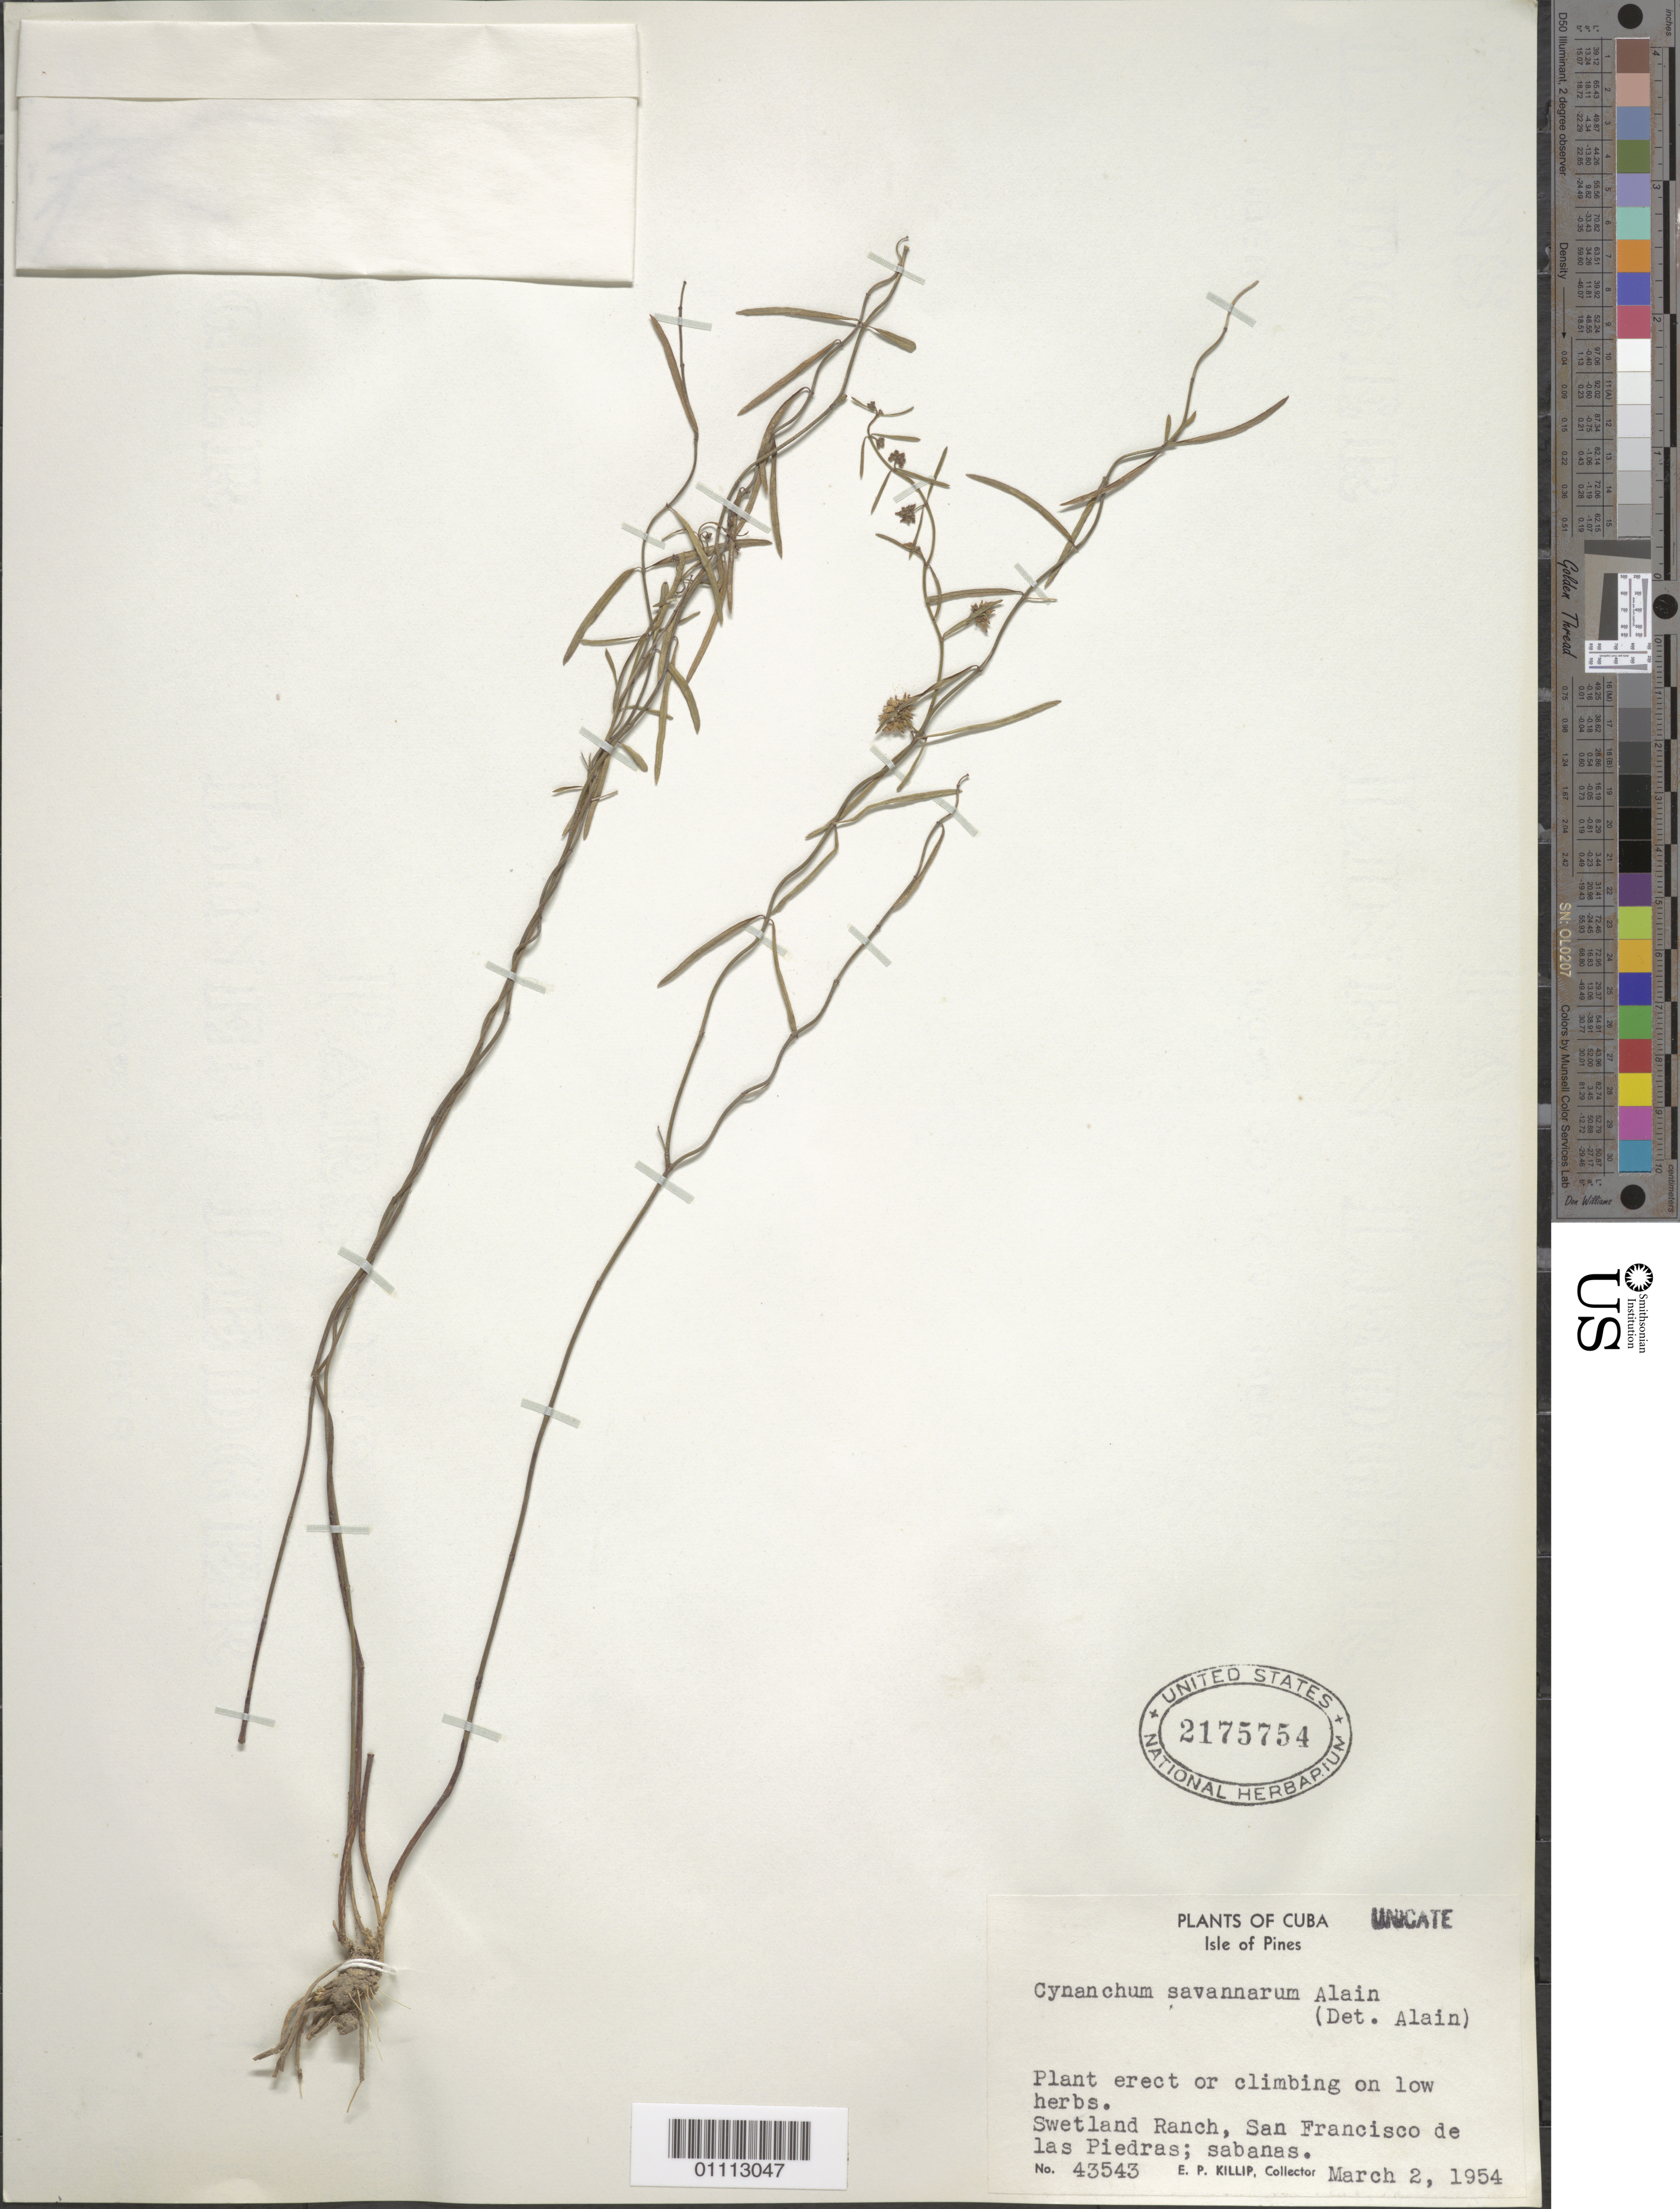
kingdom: Plantae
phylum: Tracheophyta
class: Magnoliopsida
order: Gentianales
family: Apocynaceae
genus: Cynanchum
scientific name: Cynanchum savannarum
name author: Alain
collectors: E. P. Killip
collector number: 43543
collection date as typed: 02 Mar 1954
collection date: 1954-03-02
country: Cuba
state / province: Isla de La Juventud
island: Isla de la Juventud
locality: Swetland Ranch, San Francisco de las Piedras; sabanas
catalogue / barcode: US 2175754